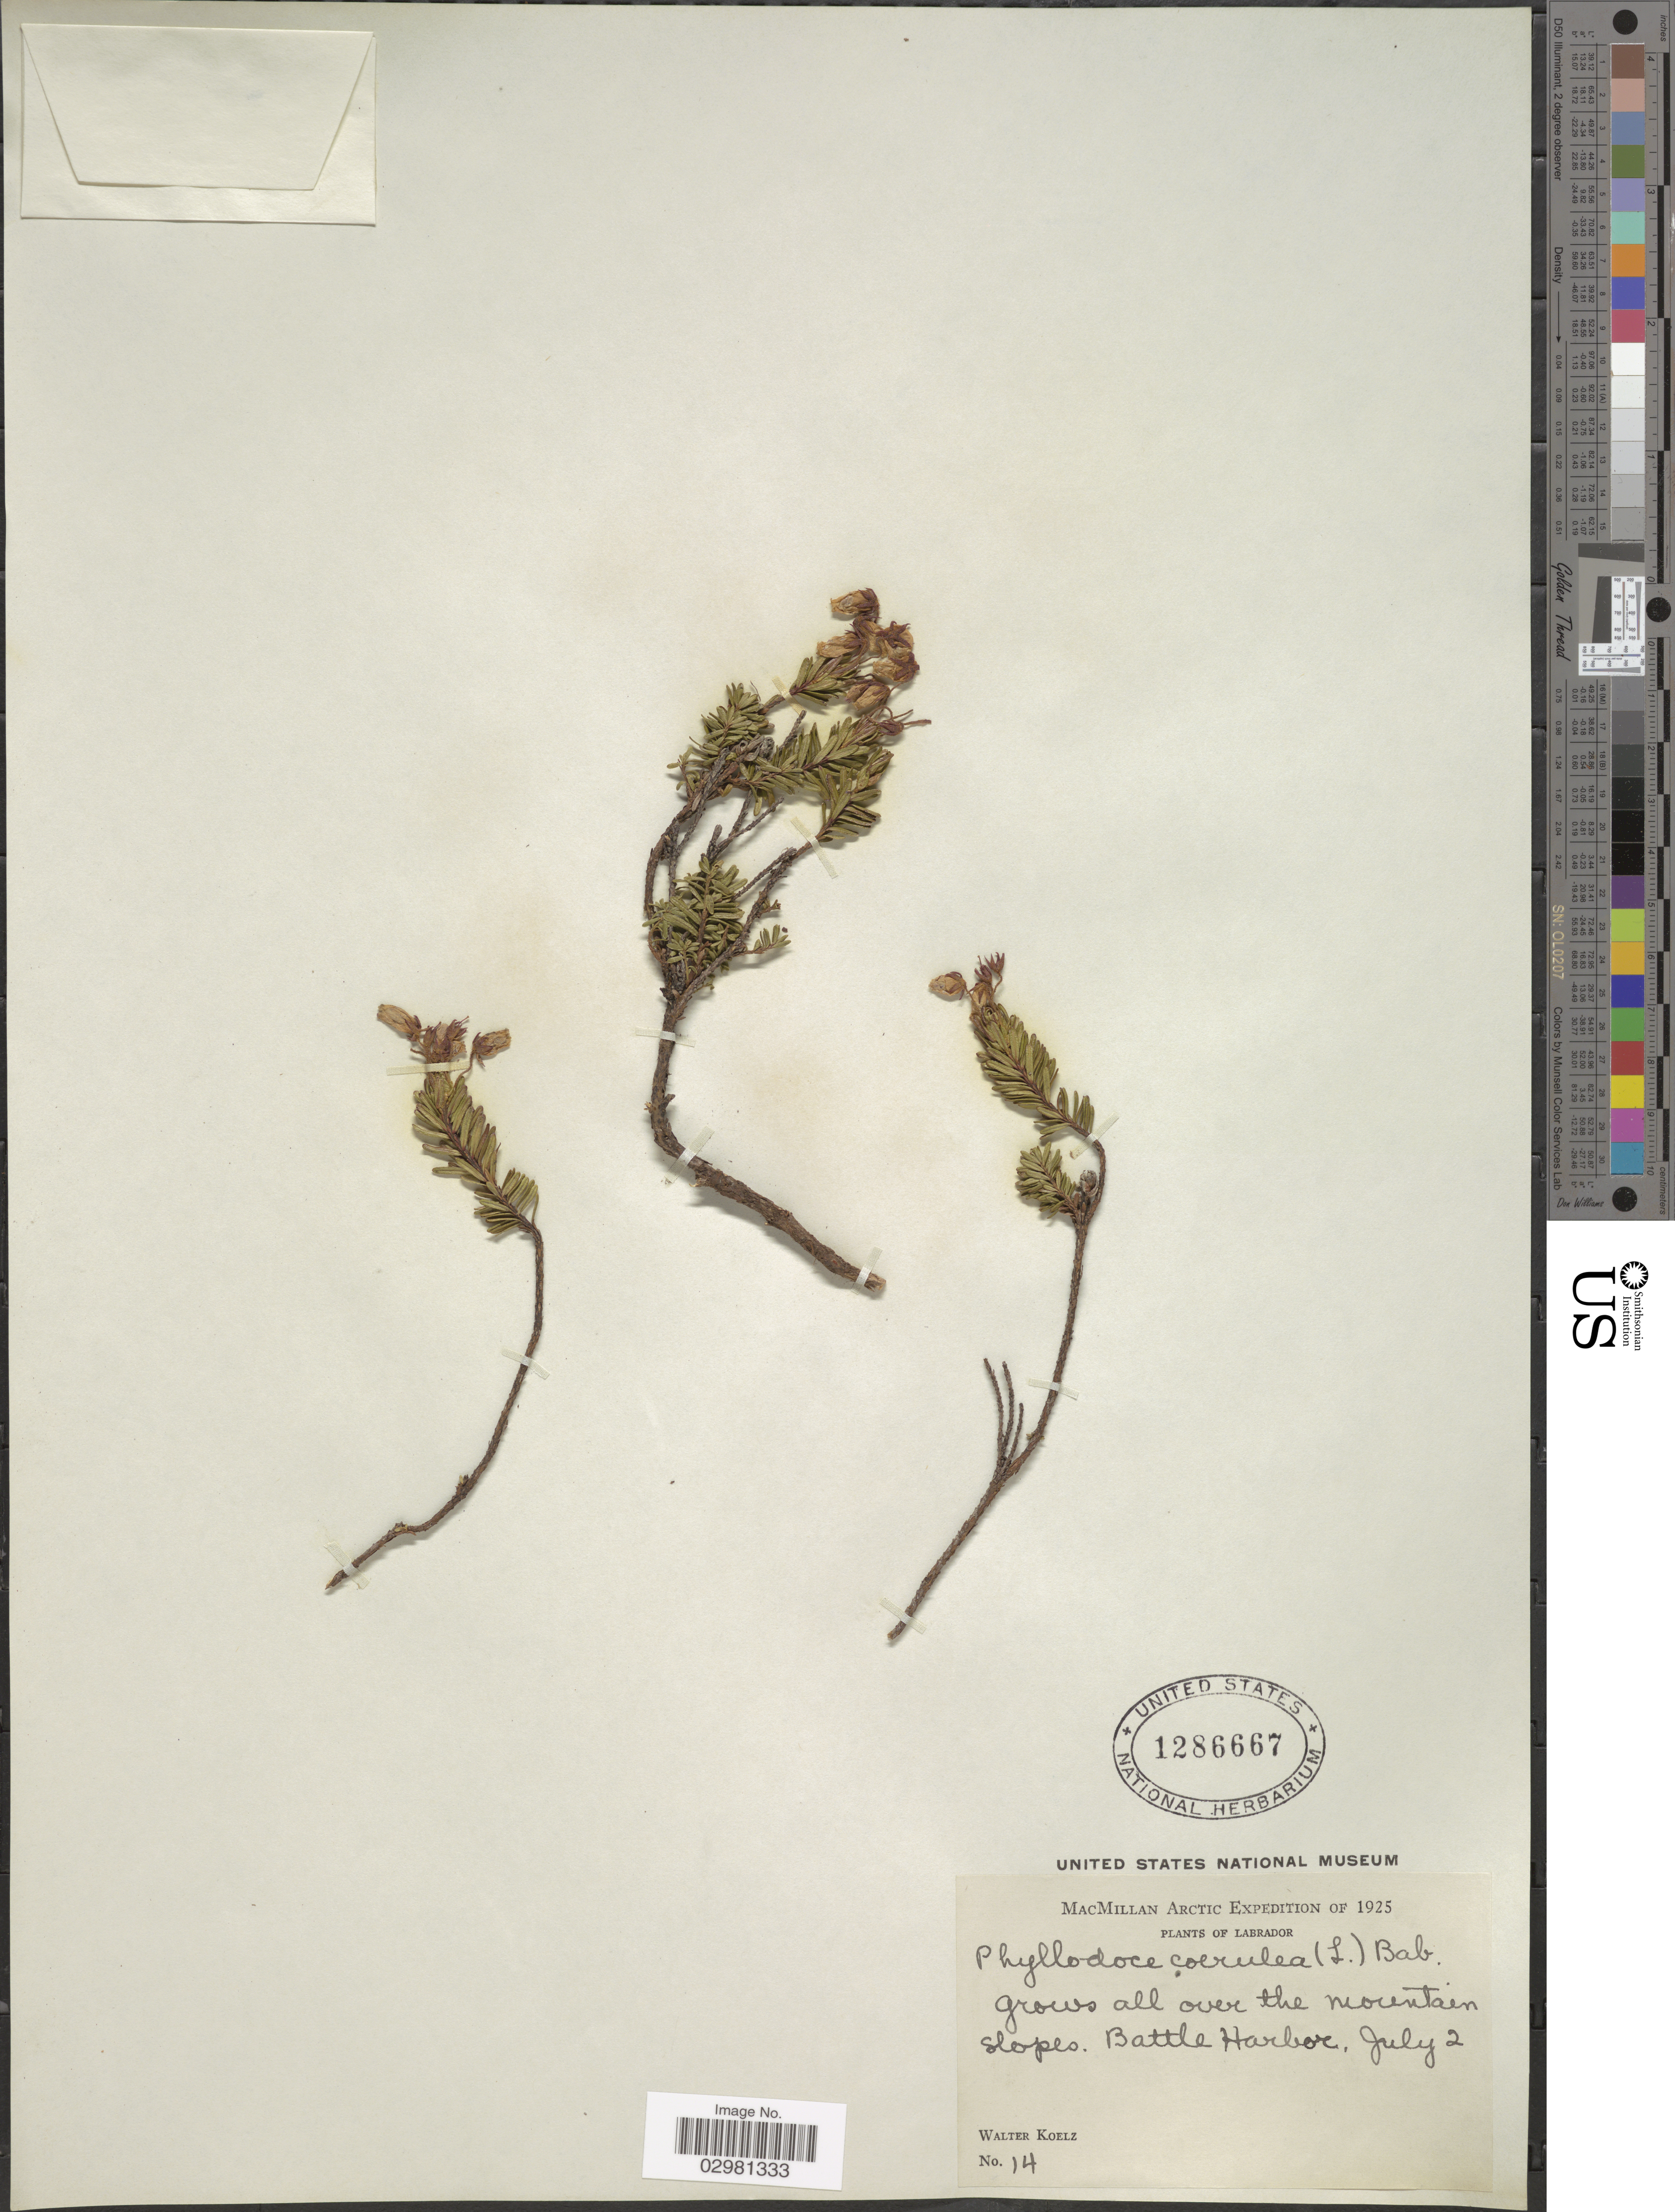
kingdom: Plantae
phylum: Tracheophyta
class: Magnoliopsida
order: Ericales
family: Ericaceae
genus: Phyllodoce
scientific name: Phyllodoce caerulea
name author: (L.) Bab.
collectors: W. N. Koelz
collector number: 14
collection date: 1925-07-02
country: Canada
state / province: Newfoundland and Labrador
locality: Arctic, Labrador, Battle Harbor.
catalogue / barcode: US 1286667